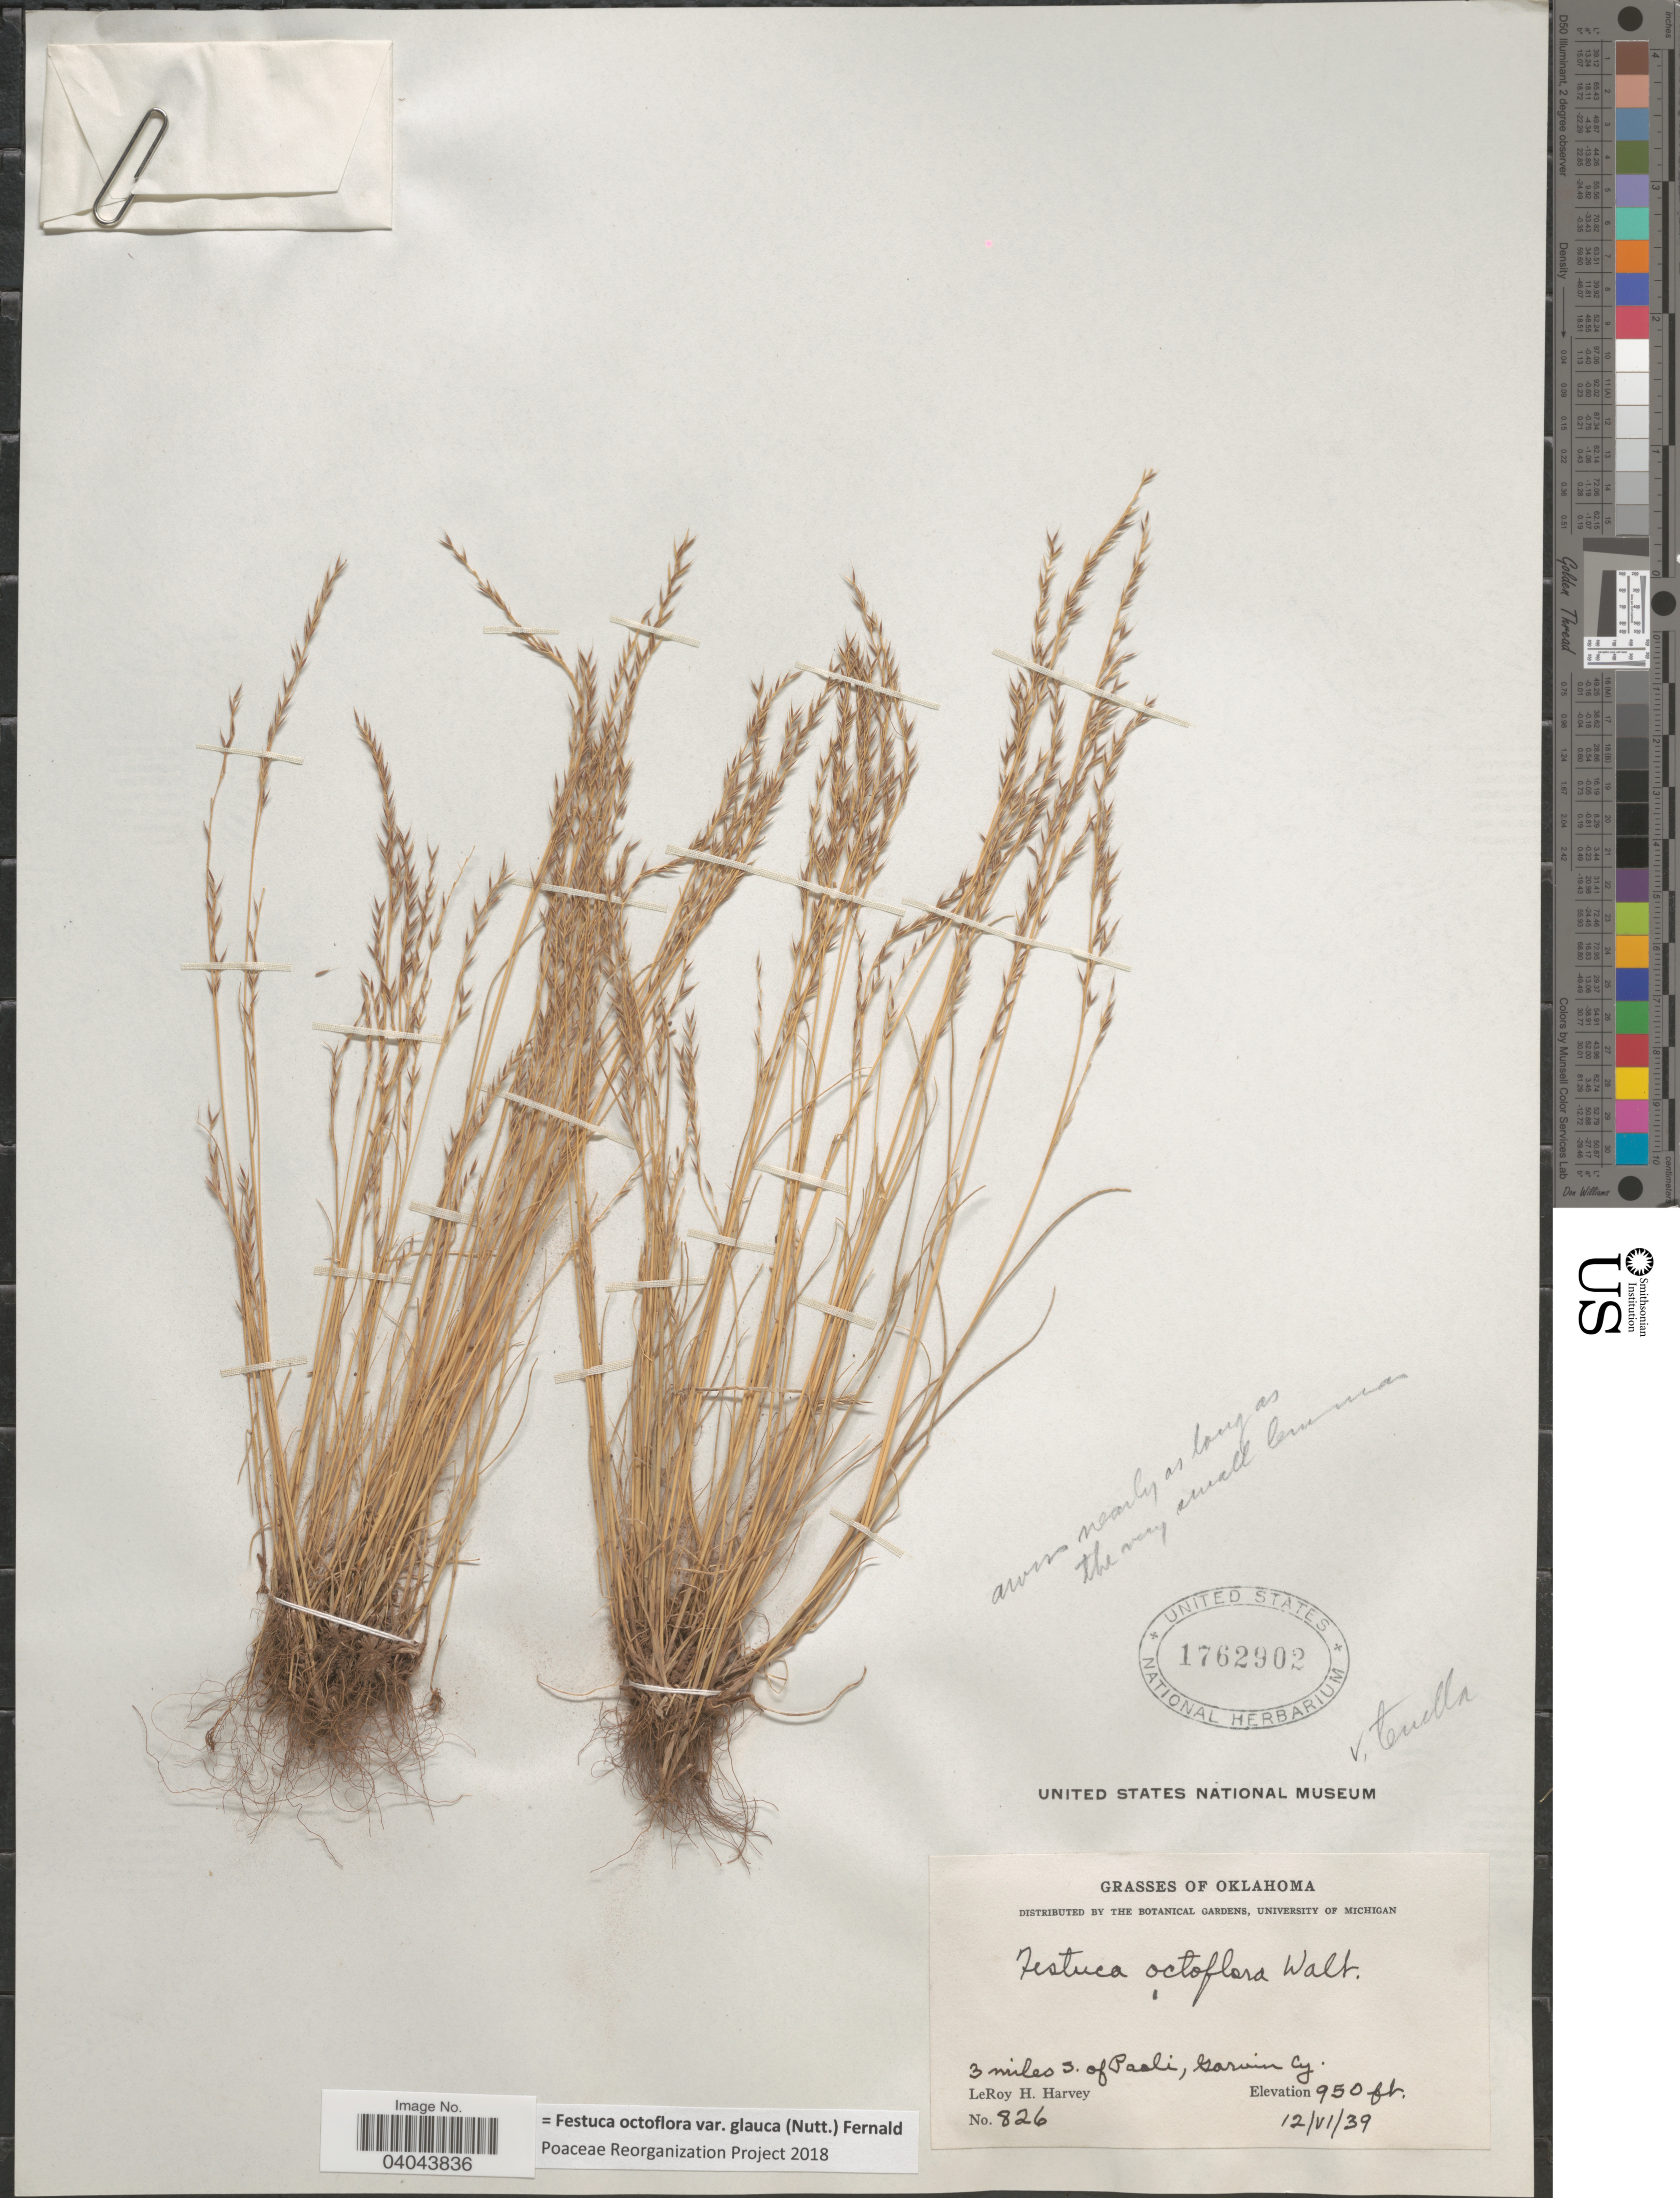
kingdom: Plantae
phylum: Tracheophyta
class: Liliopsida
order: Poales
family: Poaceae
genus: Festuca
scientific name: Festuca octoflora var. glauca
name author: (Nutt.) Fernald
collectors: L. H. Harvey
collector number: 826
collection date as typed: Transcribed d/m/y: 12/6/39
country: United States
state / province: Oklahoma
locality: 3 miles S. of Paoli, Garvin Cy.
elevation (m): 290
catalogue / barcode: US 1762902